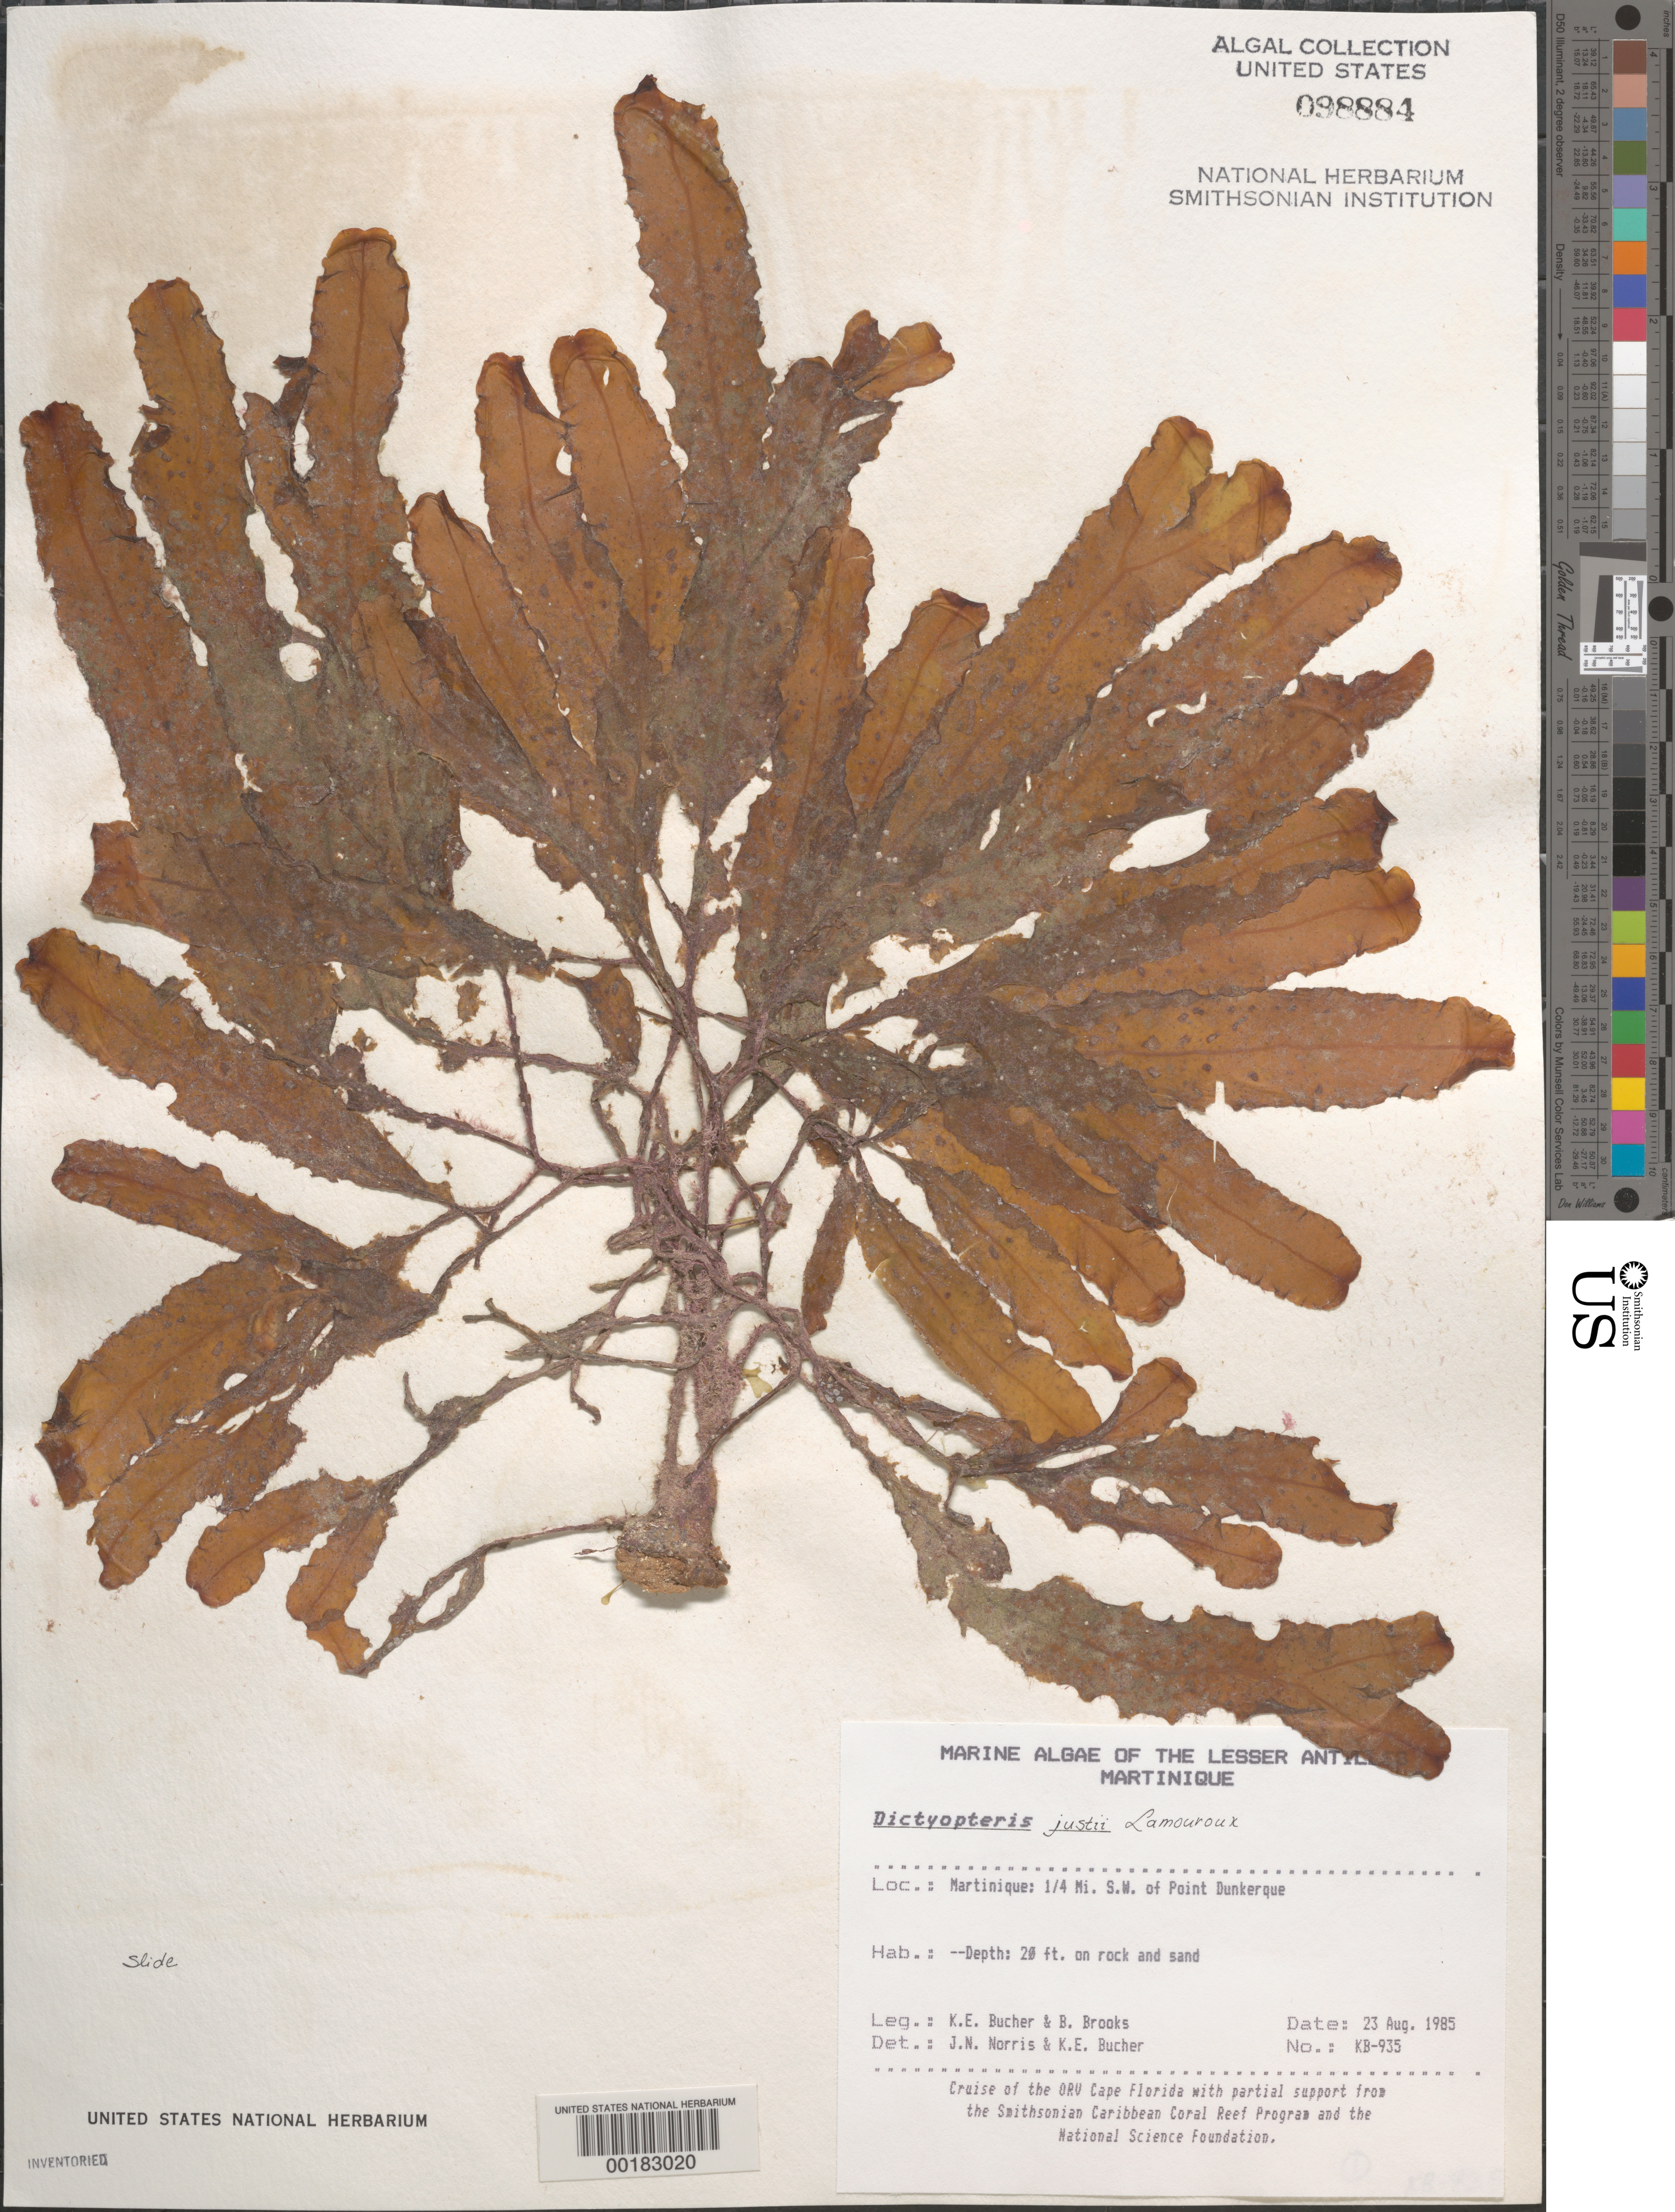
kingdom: Chromista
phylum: Ochrophyta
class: Phaeophyceae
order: Dictyotales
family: Dictyotaceae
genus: Dictyopteris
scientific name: Dictyopteris justii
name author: J.V.Lamouroux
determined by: Norris, J. N.; Bucher, K. E.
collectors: K. E. Bucher & B. Brooks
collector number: Kb-935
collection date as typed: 23 Aug 1985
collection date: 1985-08-23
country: Martinique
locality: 1/4th mile southwest of Pointe Dunkerque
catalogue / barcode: US 98884